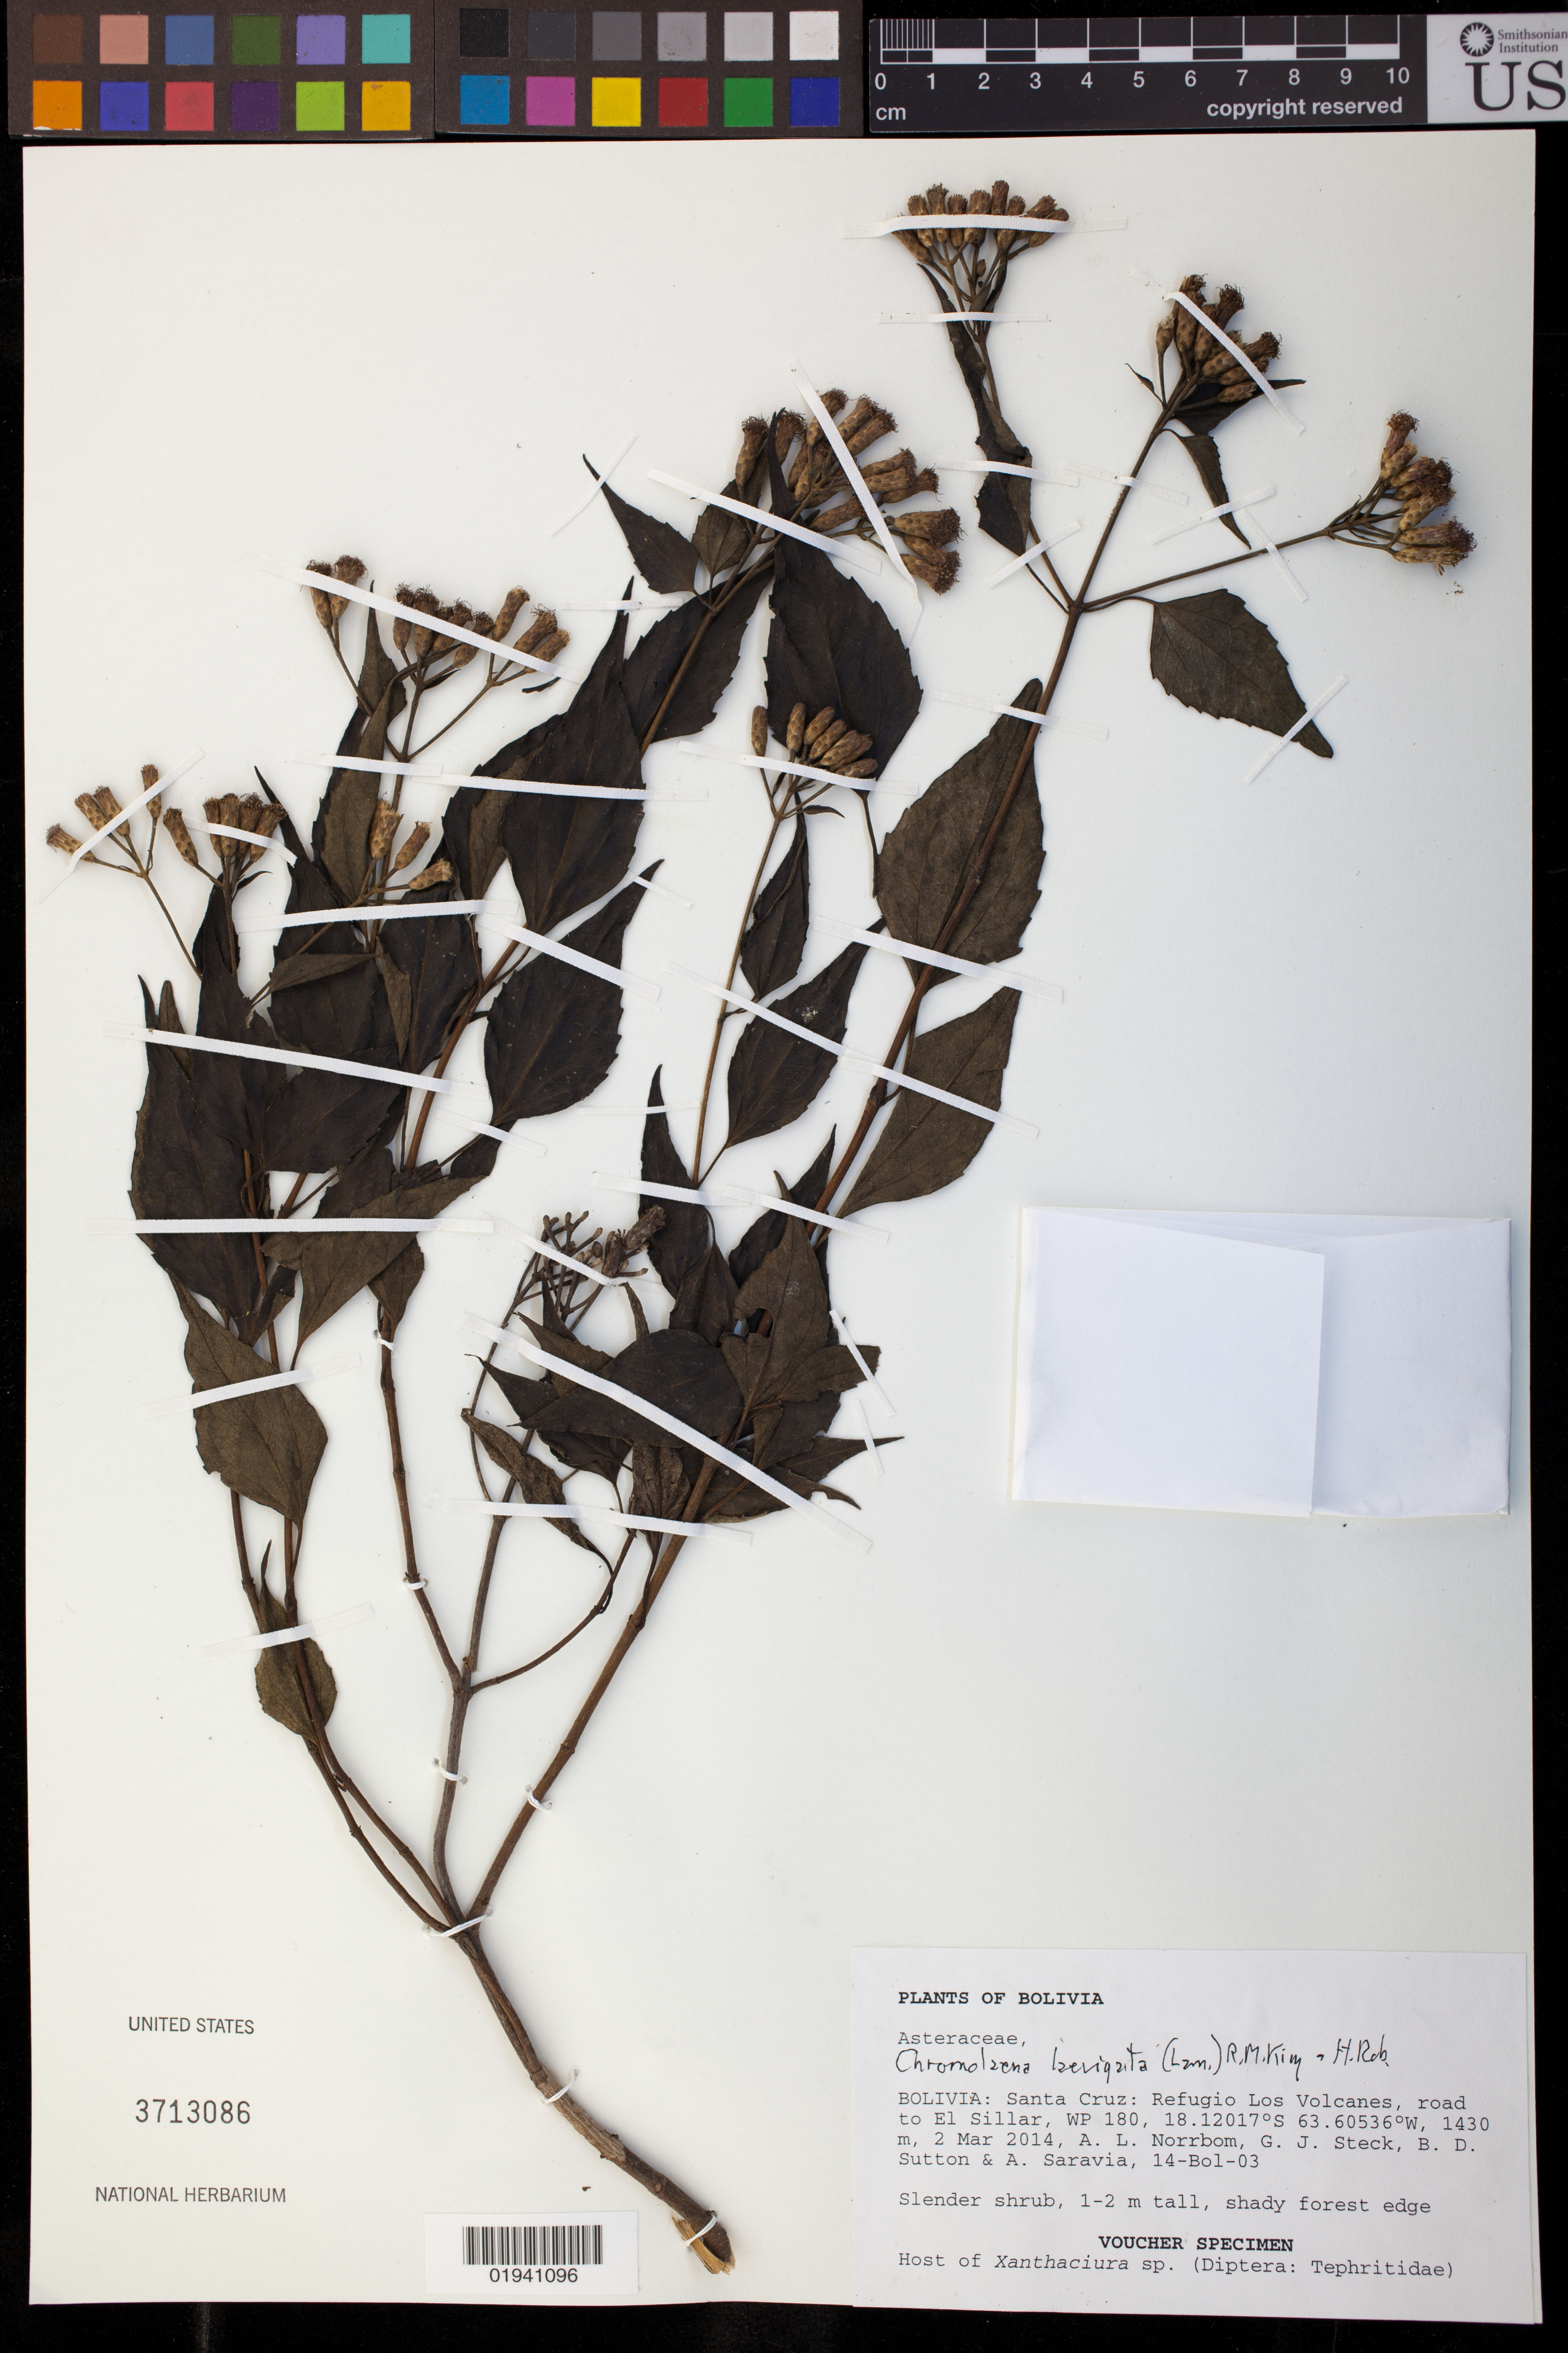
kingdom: Plantae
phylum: Tracheophyta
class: Magnoliopsida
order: Asterales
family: Asteraceae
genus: Chromolaena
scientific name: Chromolaena laevigata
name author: (Lam.) R.M. King & H. Rob.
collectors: A. L. Norrbom, G. Steck, B. Sutton & A. Saravia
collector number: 14-Bol-03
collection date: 2014-03-02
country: Bolivia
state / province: Santa Cruz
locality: Refugio Los Volcanes, road to El Sillar, WP 180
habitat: shady forest edge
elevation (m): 1430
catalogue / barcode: US 3713086